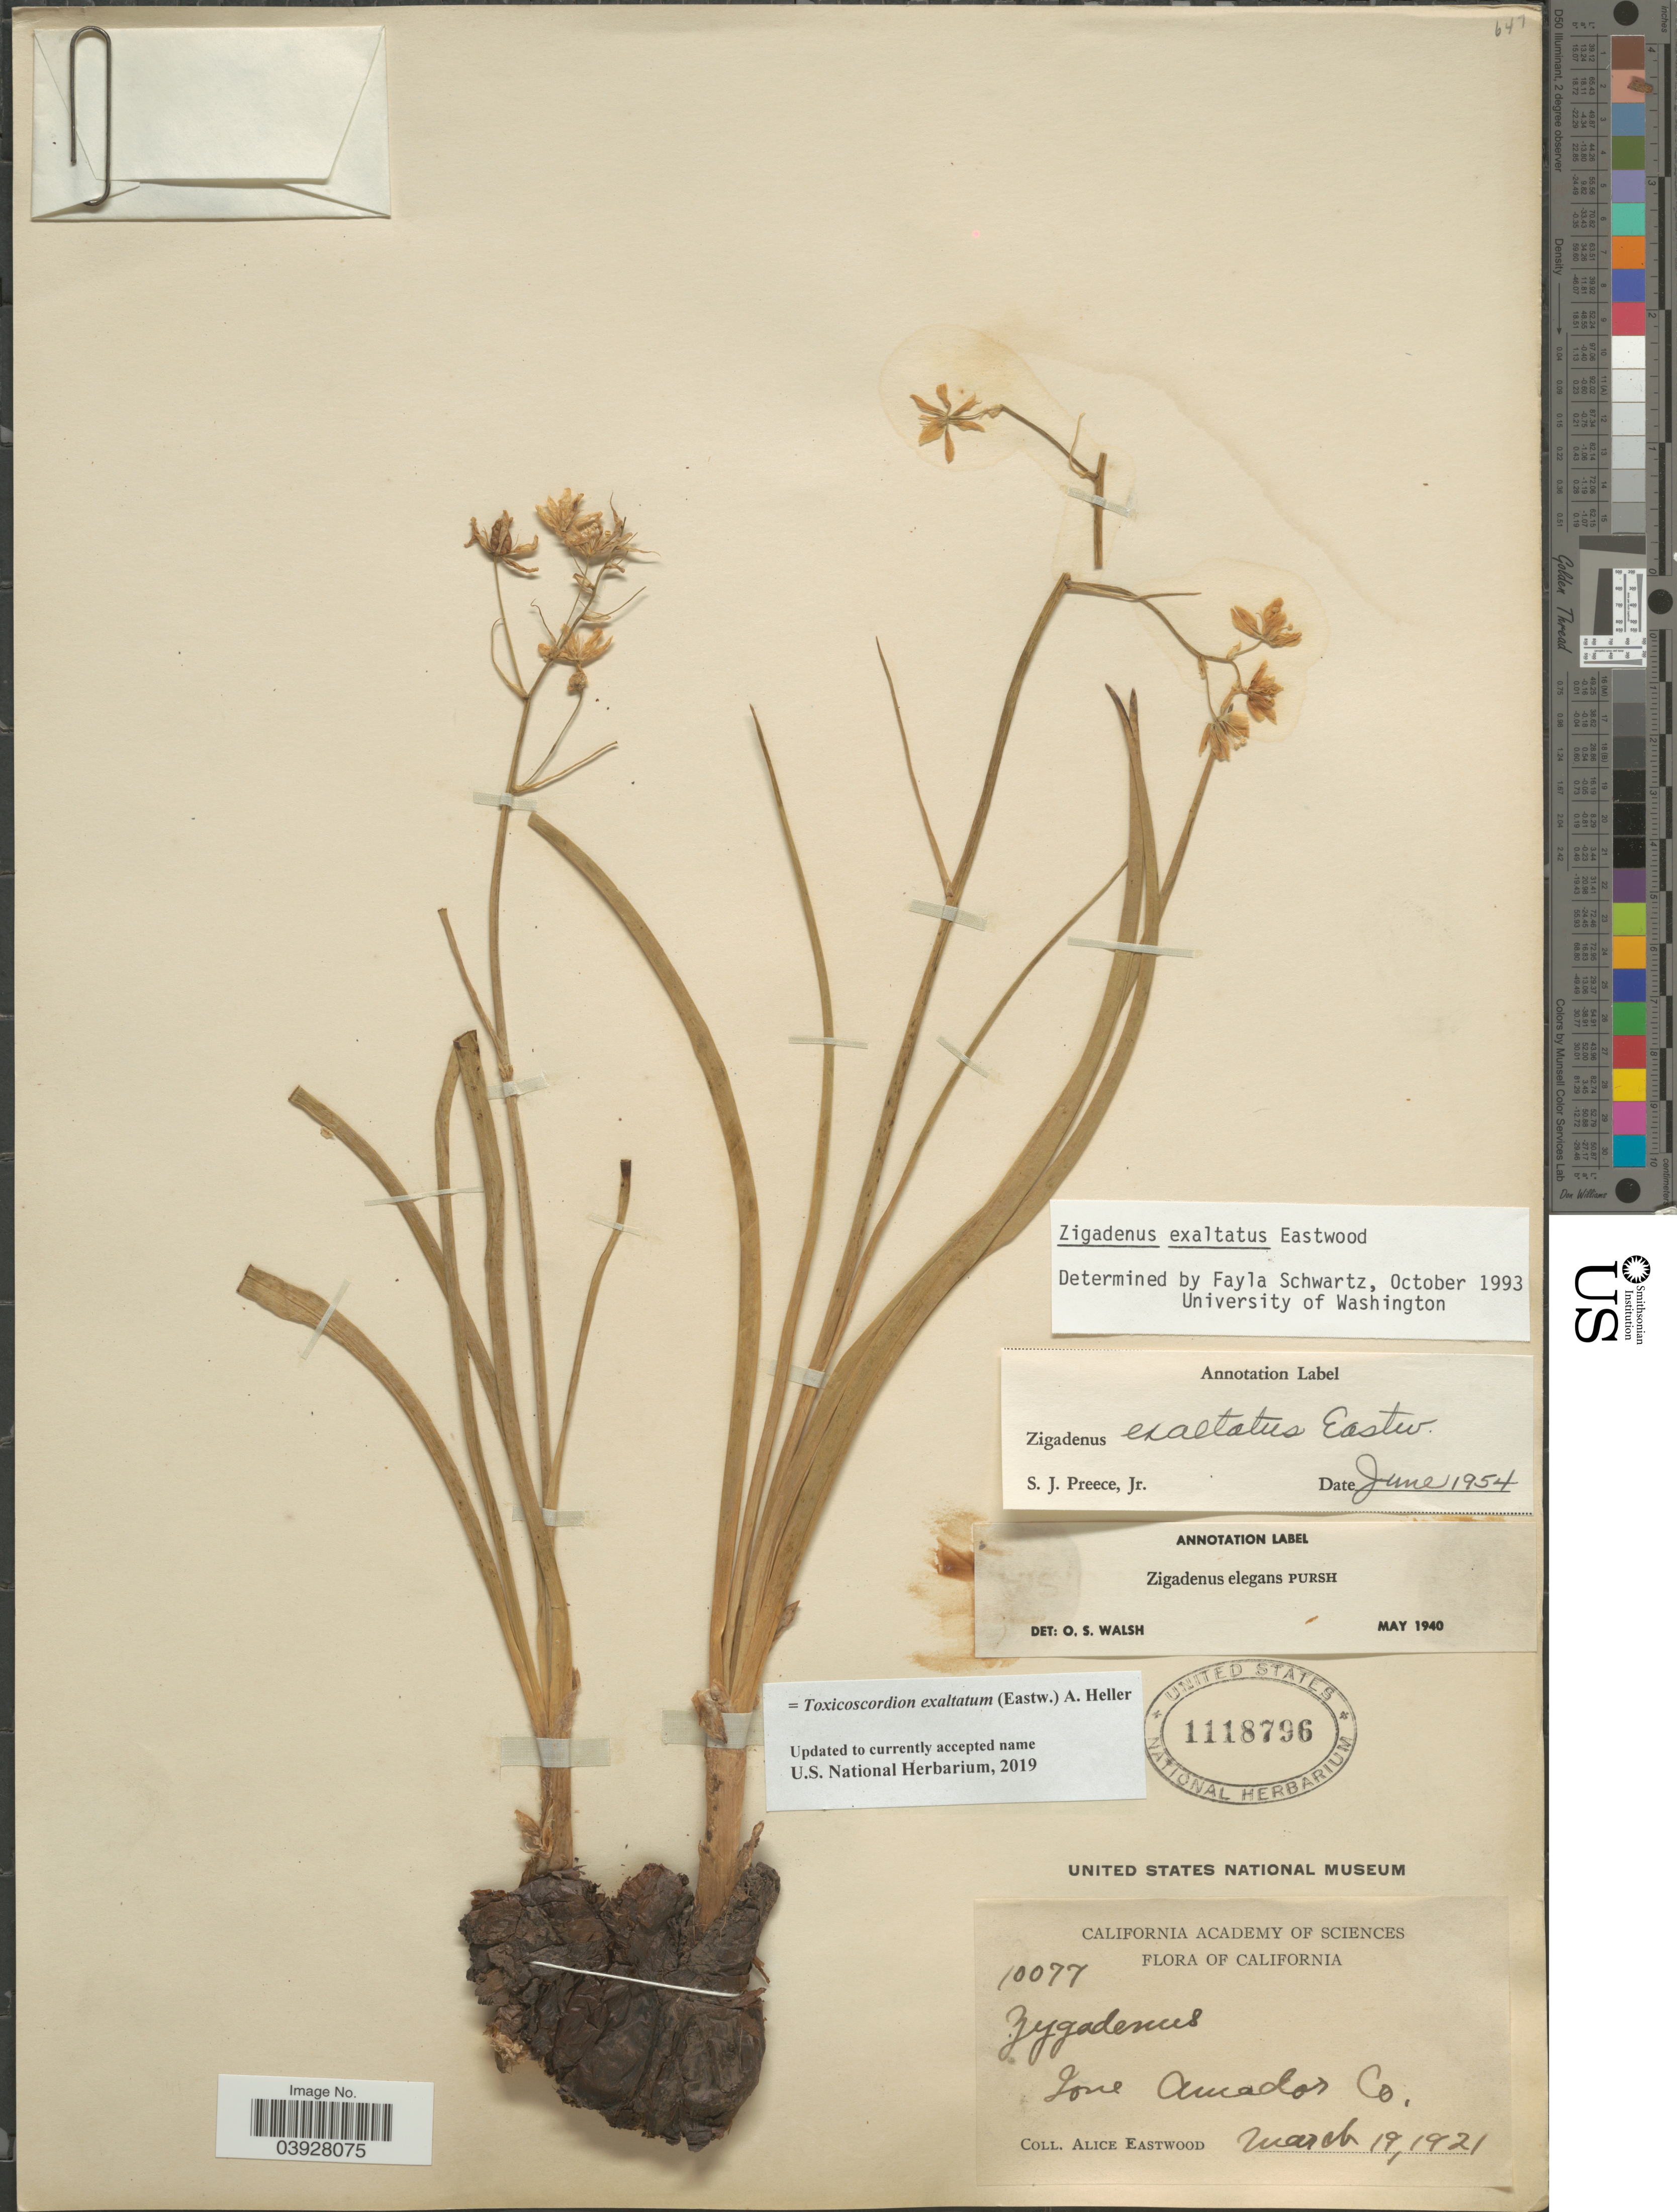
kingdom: Plantae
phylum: Tracheophyta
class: Liliopsida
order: Liliales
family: Melanthiaceae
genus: Toxicoscordion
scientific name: Toxicoscordion exaltatum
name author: (Eastw.) A. Heller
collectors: A. Eastwood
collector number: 10077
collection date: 1921-03-19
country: United States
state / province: California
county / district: Amador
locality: Ione Amador Co.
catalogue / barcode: US 1118796